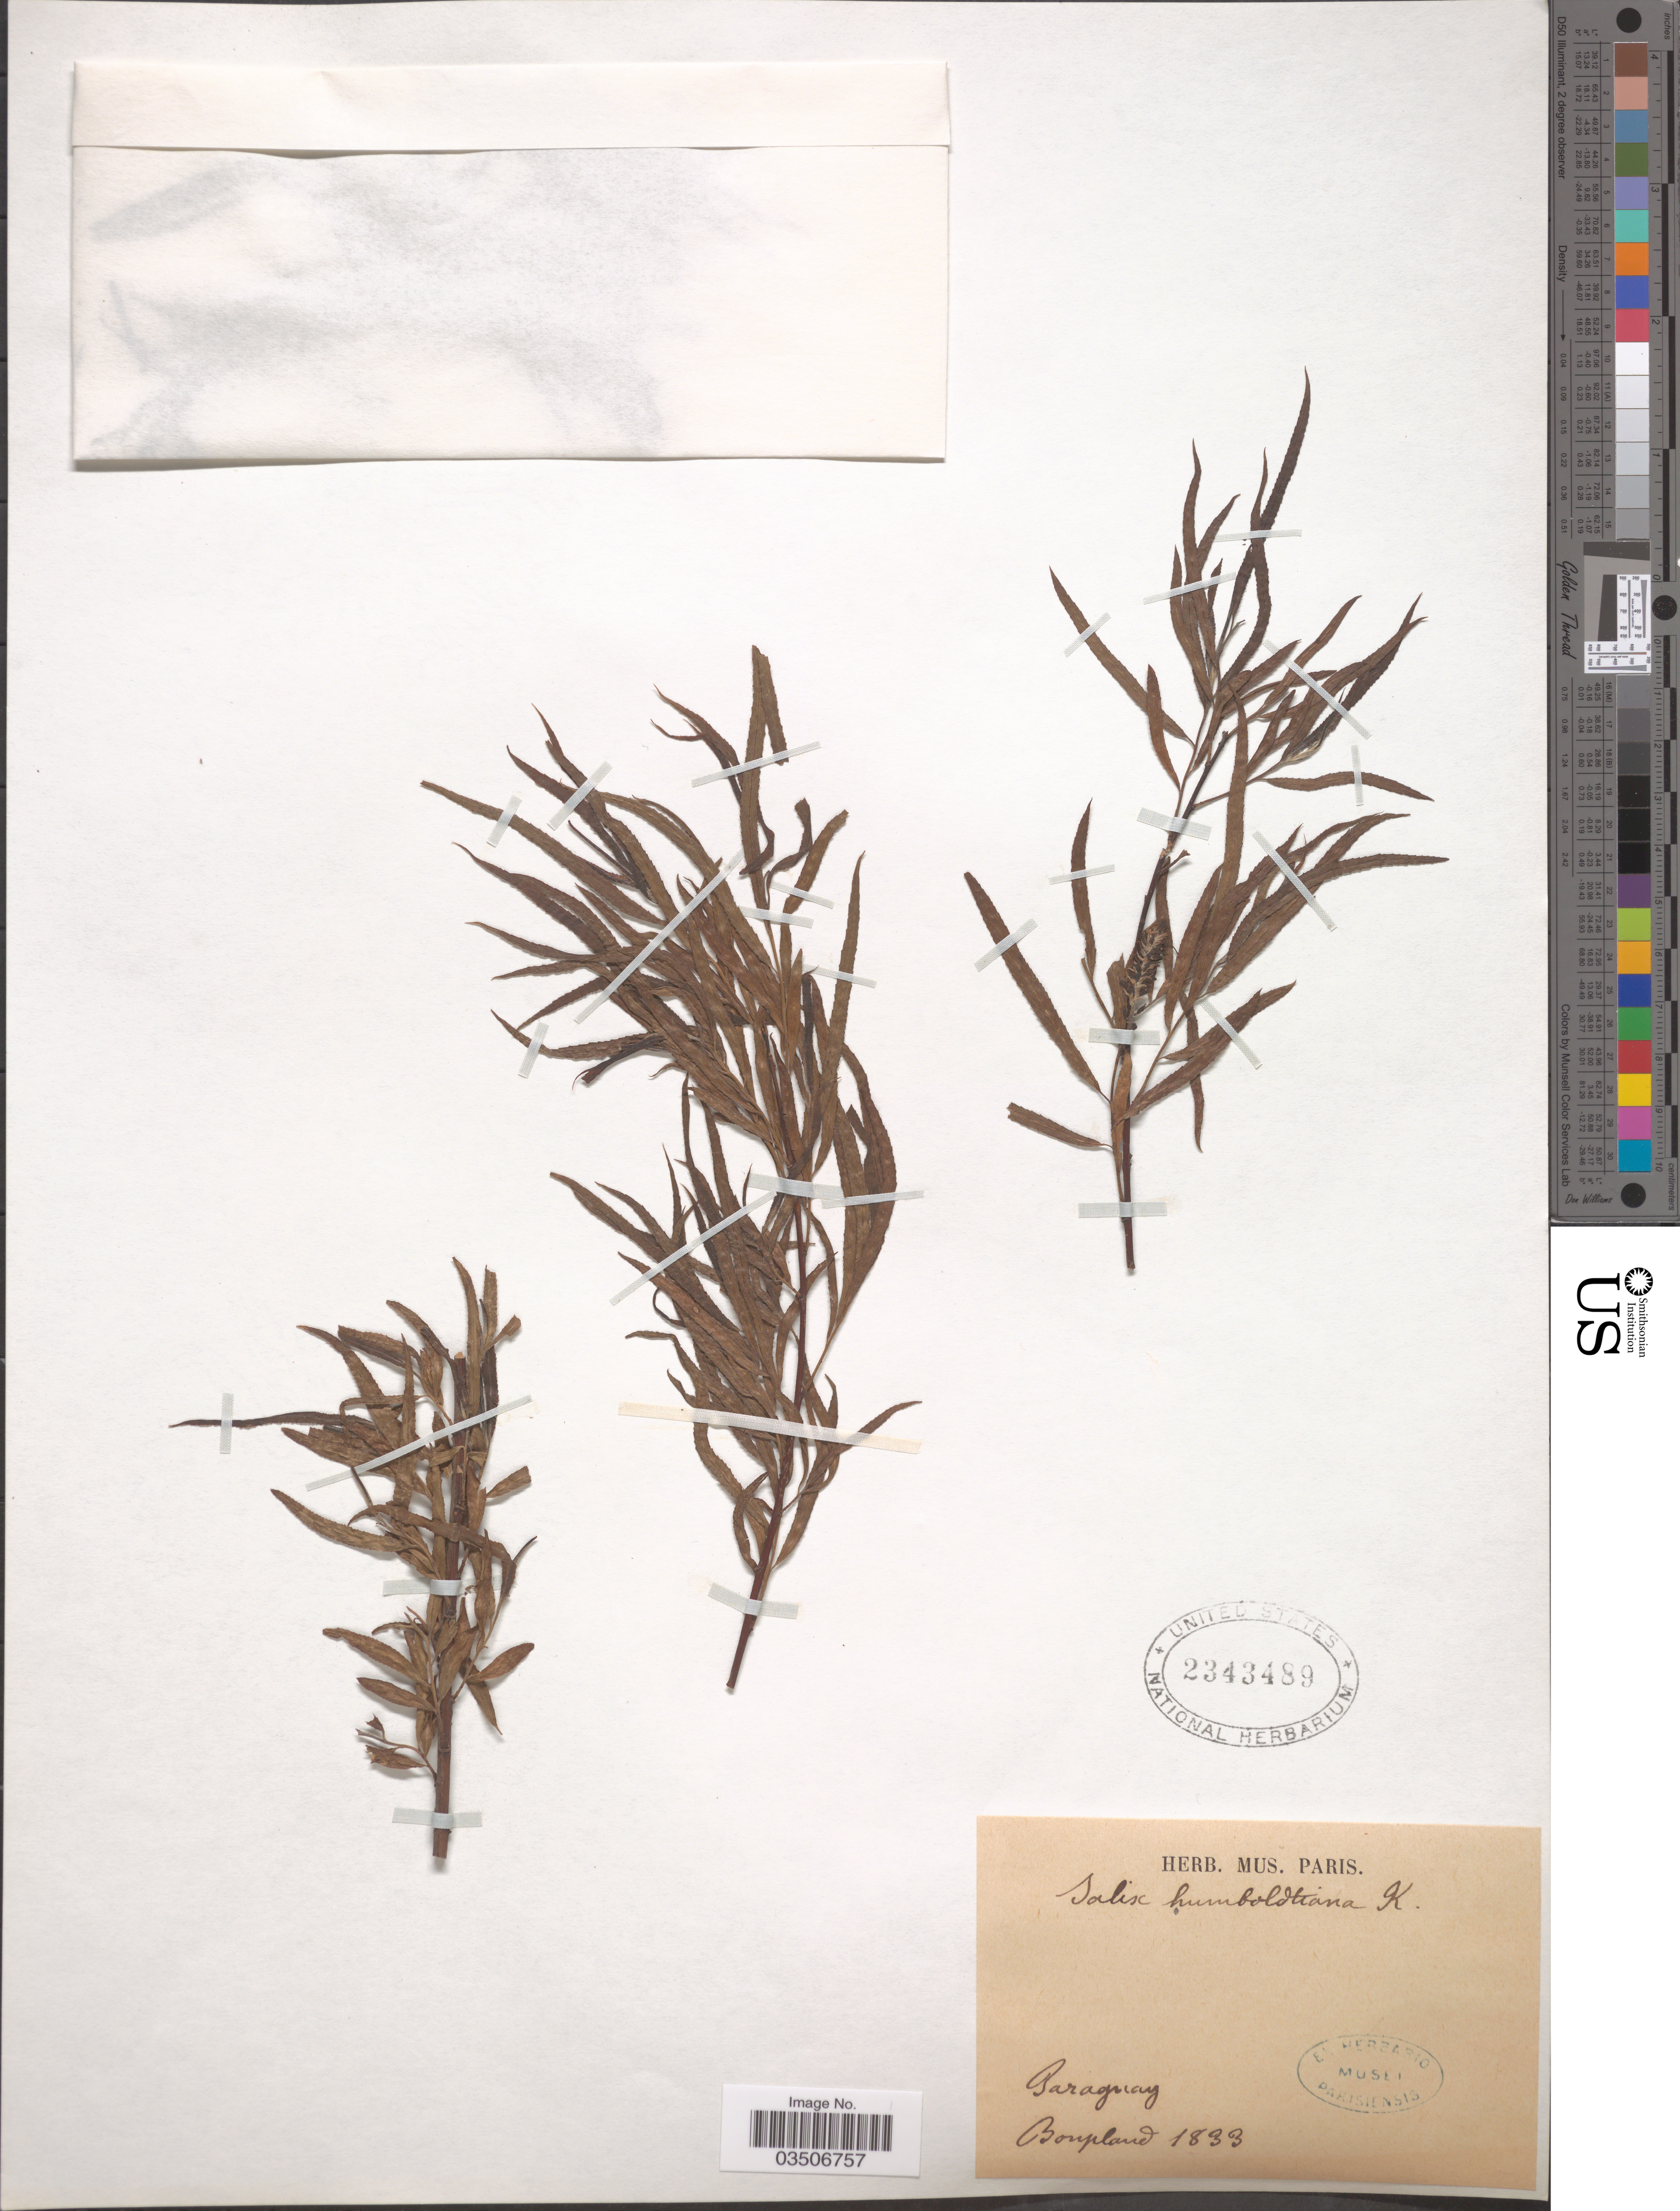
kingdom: Plantae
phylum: Tracheophyta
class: Magnoliopsida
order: Malpighiales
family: Salicaceae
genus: Salix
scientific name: Salix humboldtiana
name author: Willd.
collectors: A. J. A. Bonpland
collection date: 1833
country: Paraguay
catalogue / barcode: US 2343489